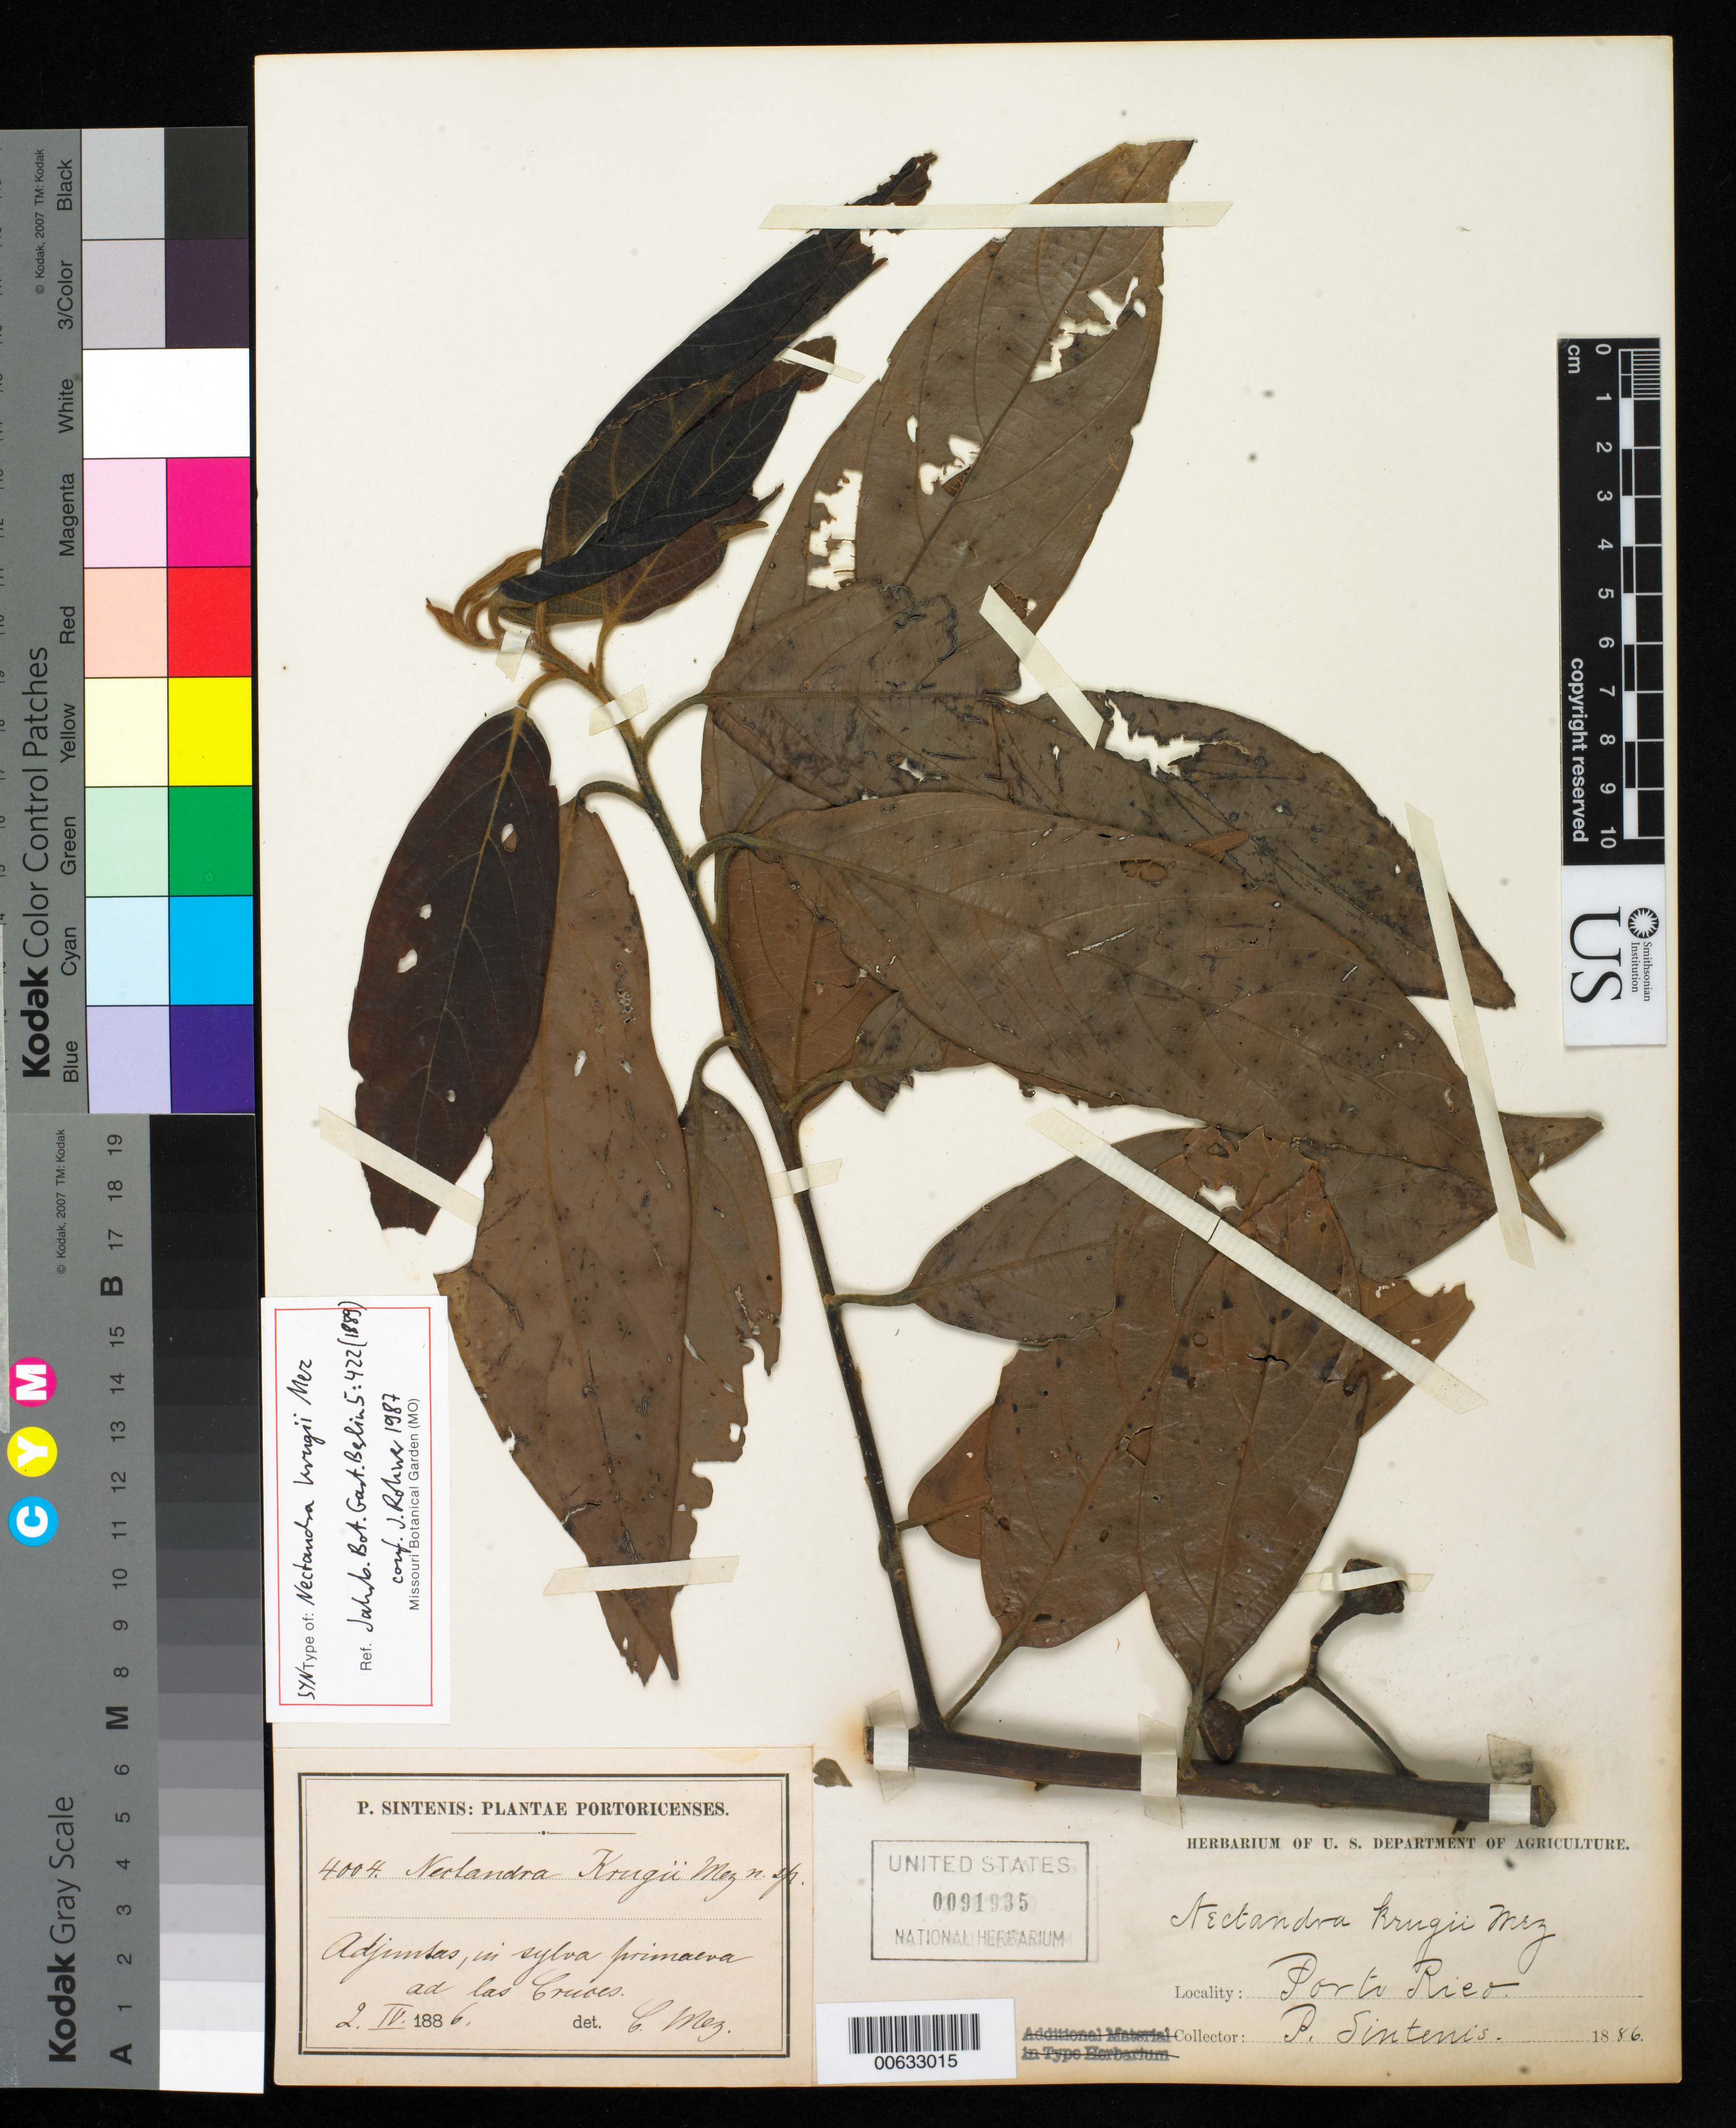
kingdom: Plantae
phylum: Tracheophyta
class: Magnoliopsida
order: Laurales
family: Lauraceae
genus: Nectandra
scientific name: Nectandra krugii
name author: Mez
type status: Syntype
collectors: P. Sintenis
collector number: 4004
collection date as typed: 02 Apr 1886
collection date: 1886-04-02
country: Puerto Rico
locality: Adjuntas, in sylva primaeva ad las Cruces.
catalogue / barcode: US 91935